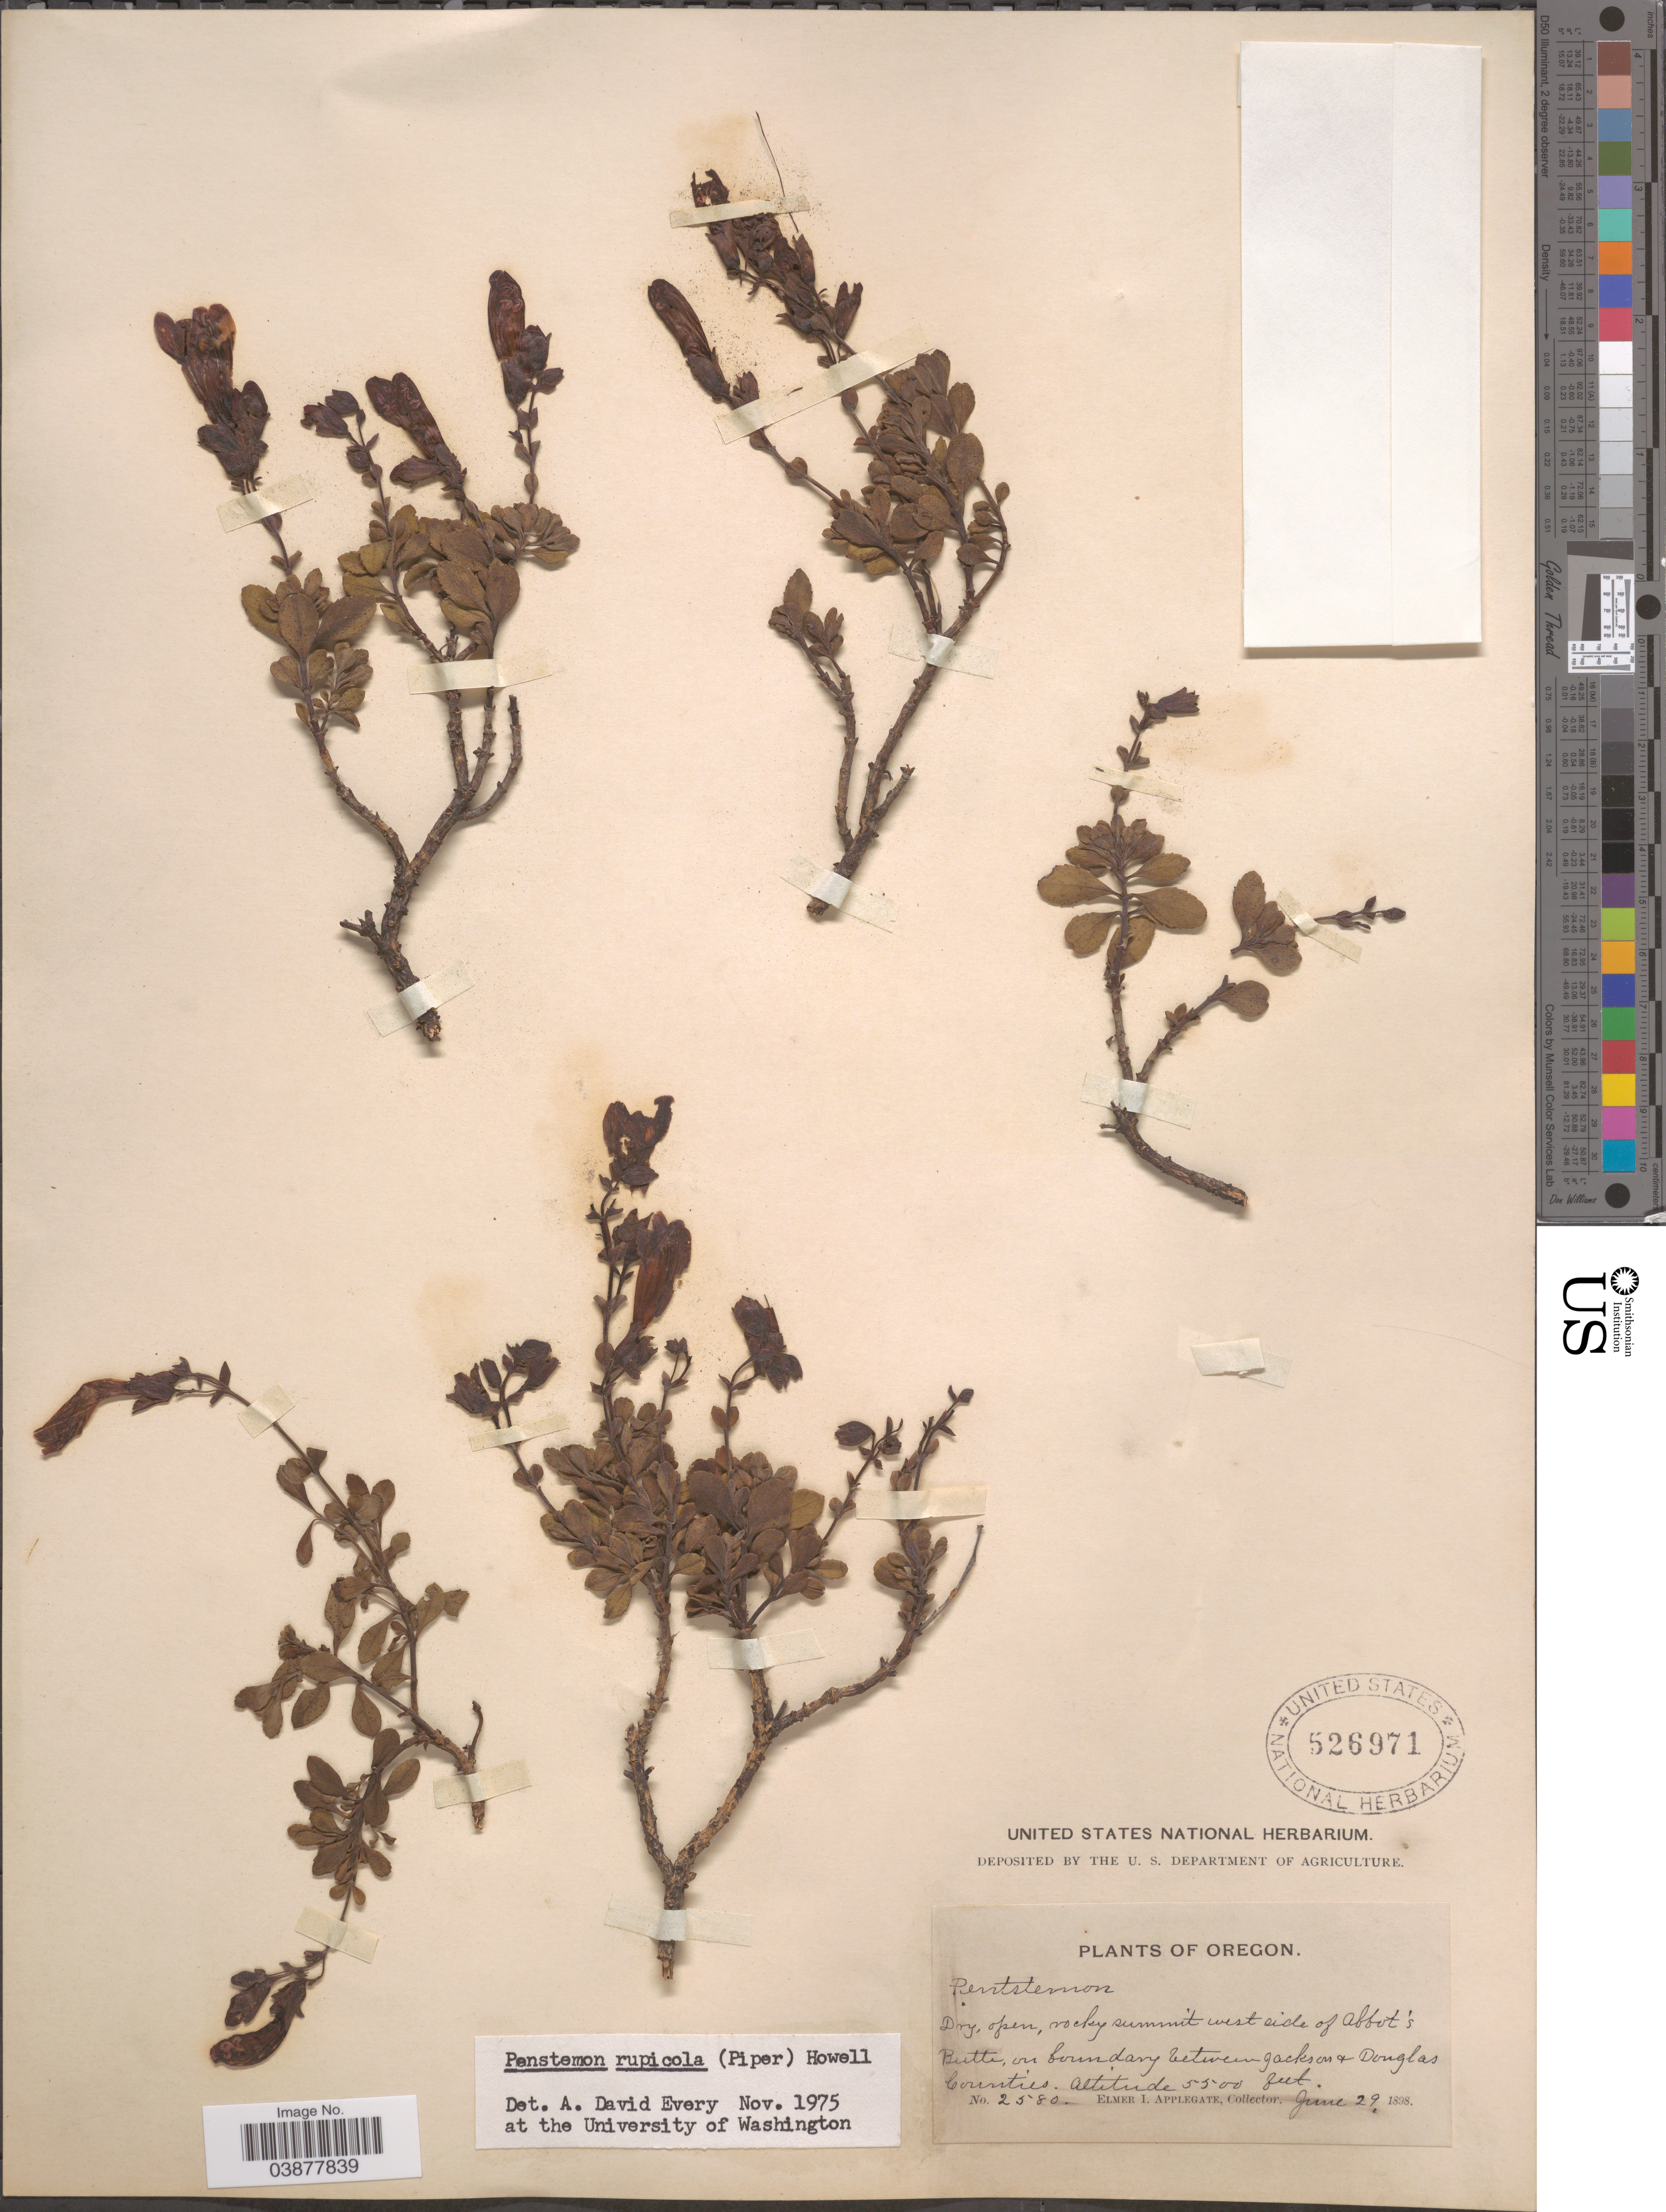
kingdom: Plantae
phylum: Tracheophyta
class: Magnoliopsida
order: Lamiales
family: Plantaginaceae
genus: Penstemon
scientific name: Penstemon rupicola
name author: (Piper) Howell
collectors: E. I. Applegate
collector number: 2580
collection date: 1898-06-29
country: United States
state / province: Oregon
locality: Rocky summit west side of Abbot's Butte, on boundary between Jackson + Douglas Counties.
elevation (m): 1676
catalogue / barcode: US 526971